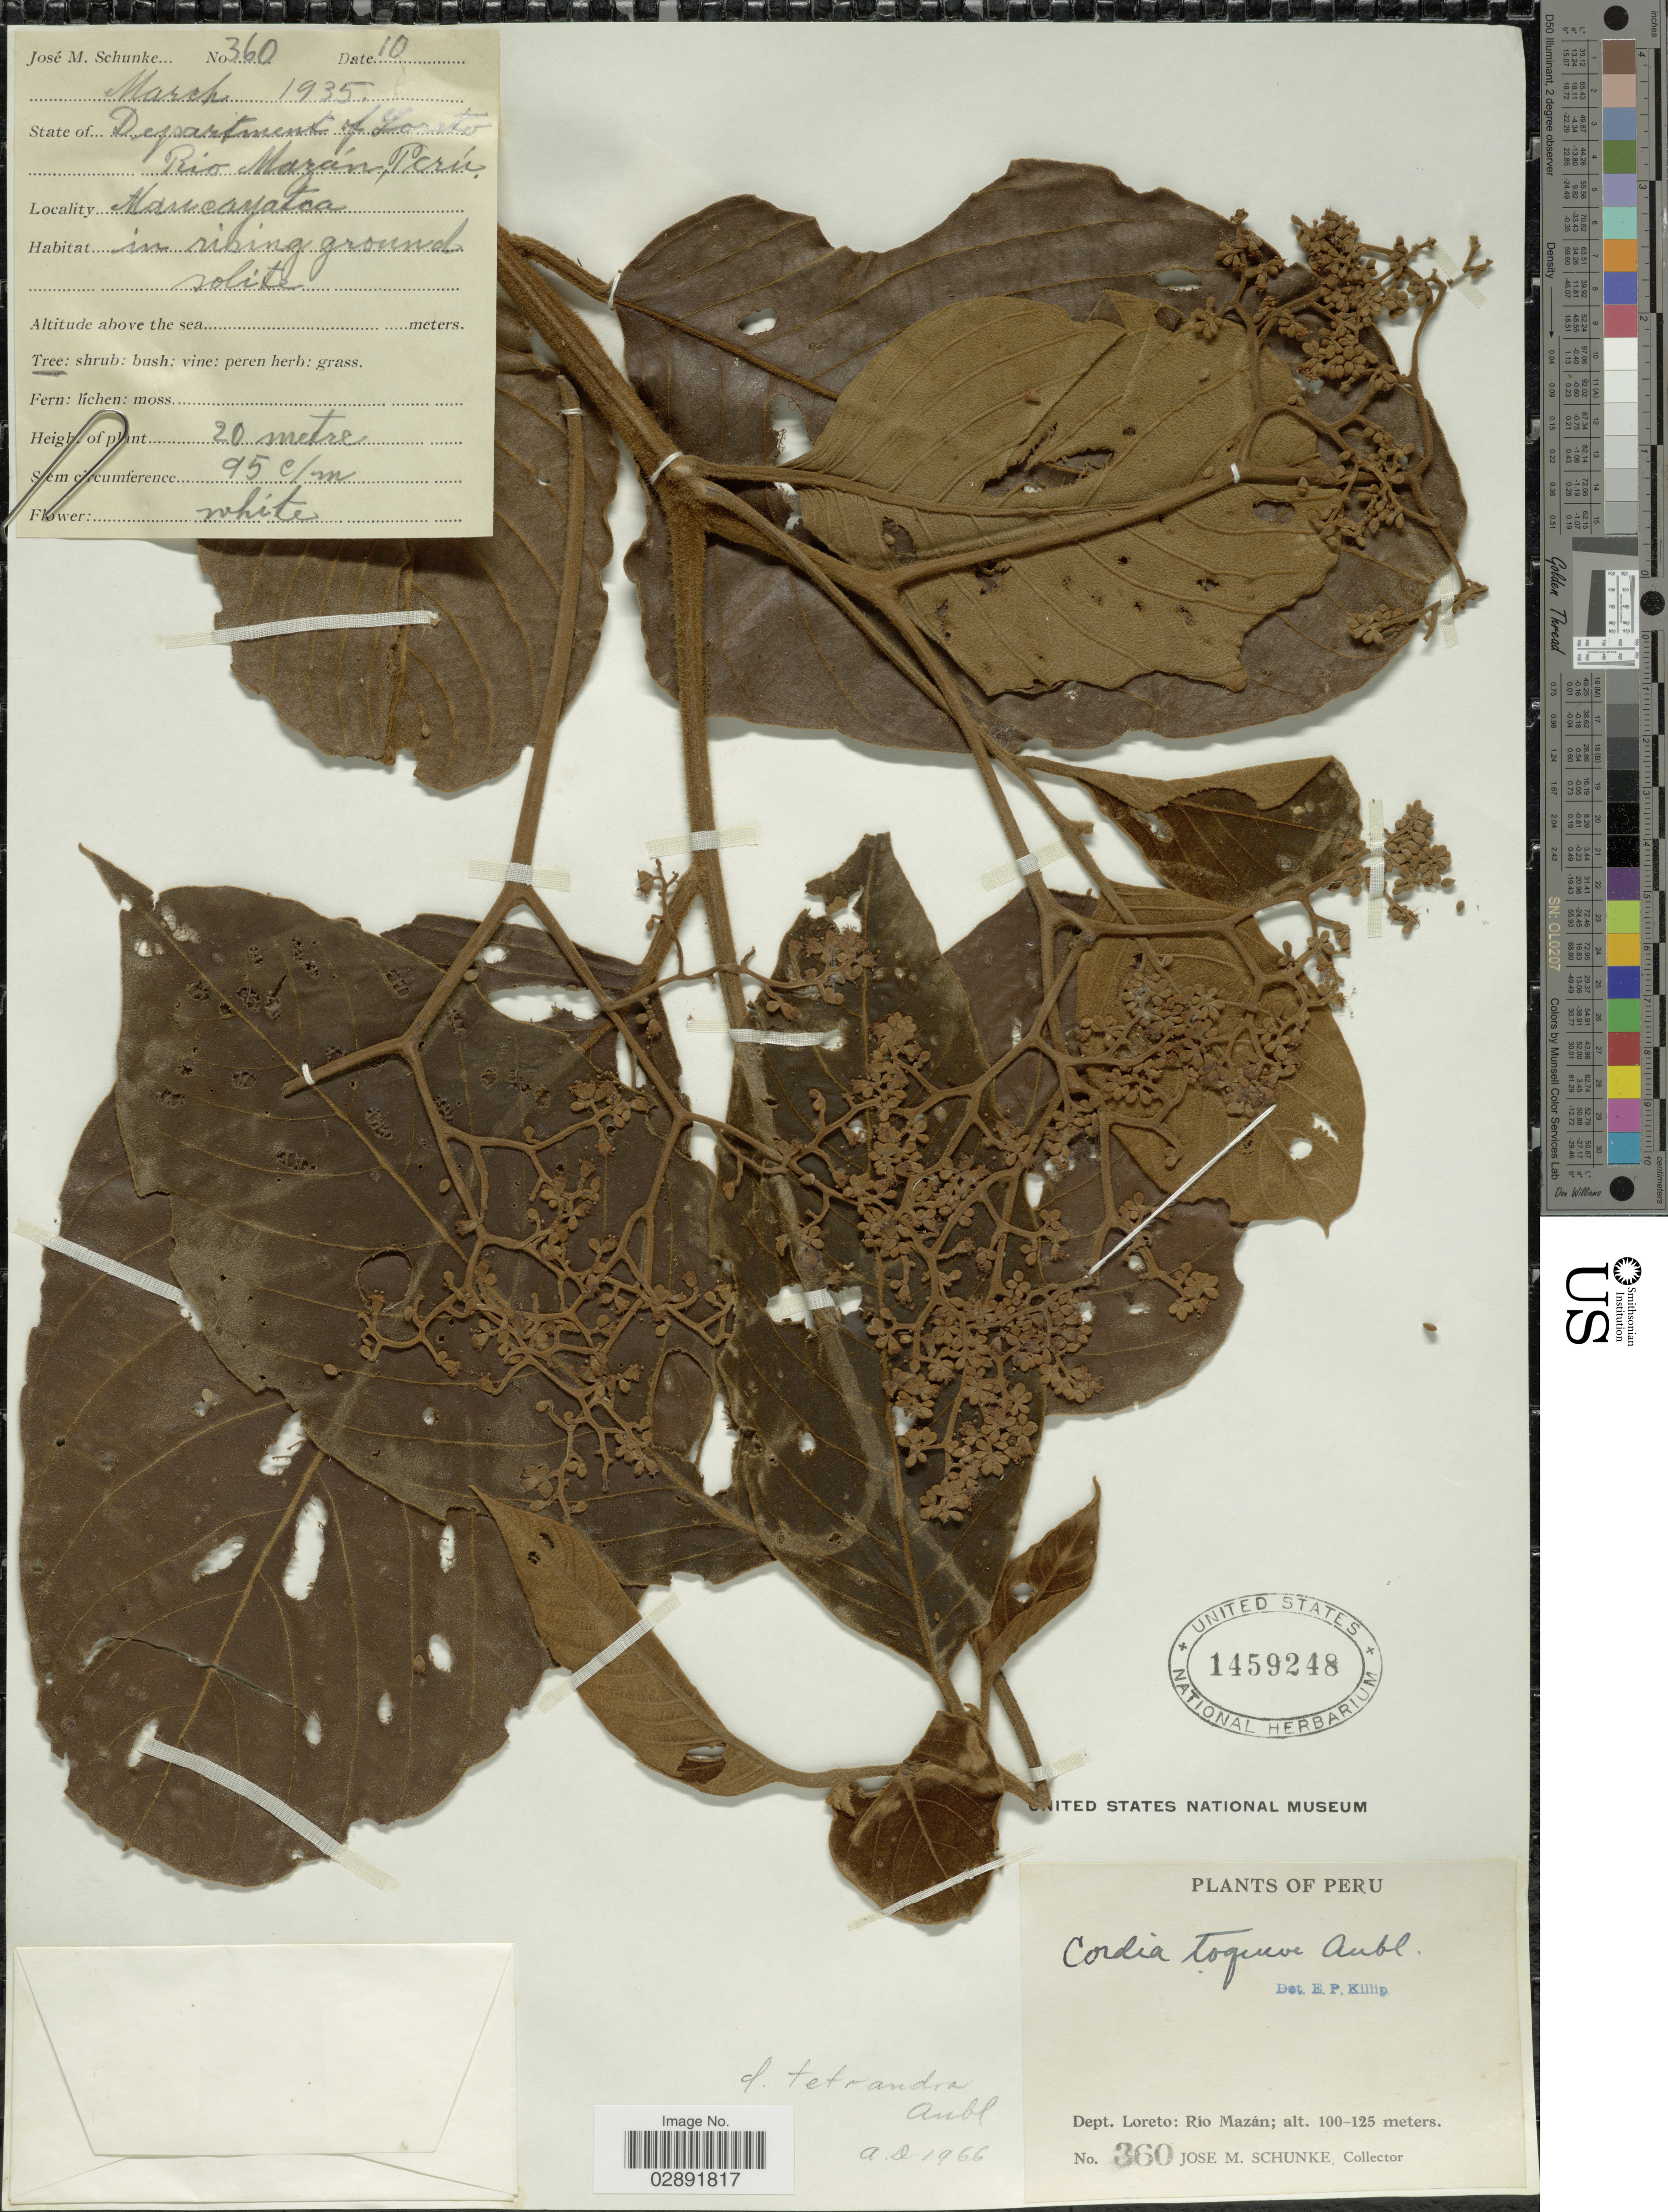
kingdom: Plantae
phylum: Tracheophyta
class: Magnoliopsida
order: Boraginales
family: Cordiaceae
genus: Cordia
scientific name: Cordia toqueve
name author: Aubl.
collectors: J. M. Schunke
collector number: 360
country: Peru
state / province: Loreto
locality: Dept. Loreto: Rio Mazán.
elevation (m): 100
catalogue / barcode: US 1459248